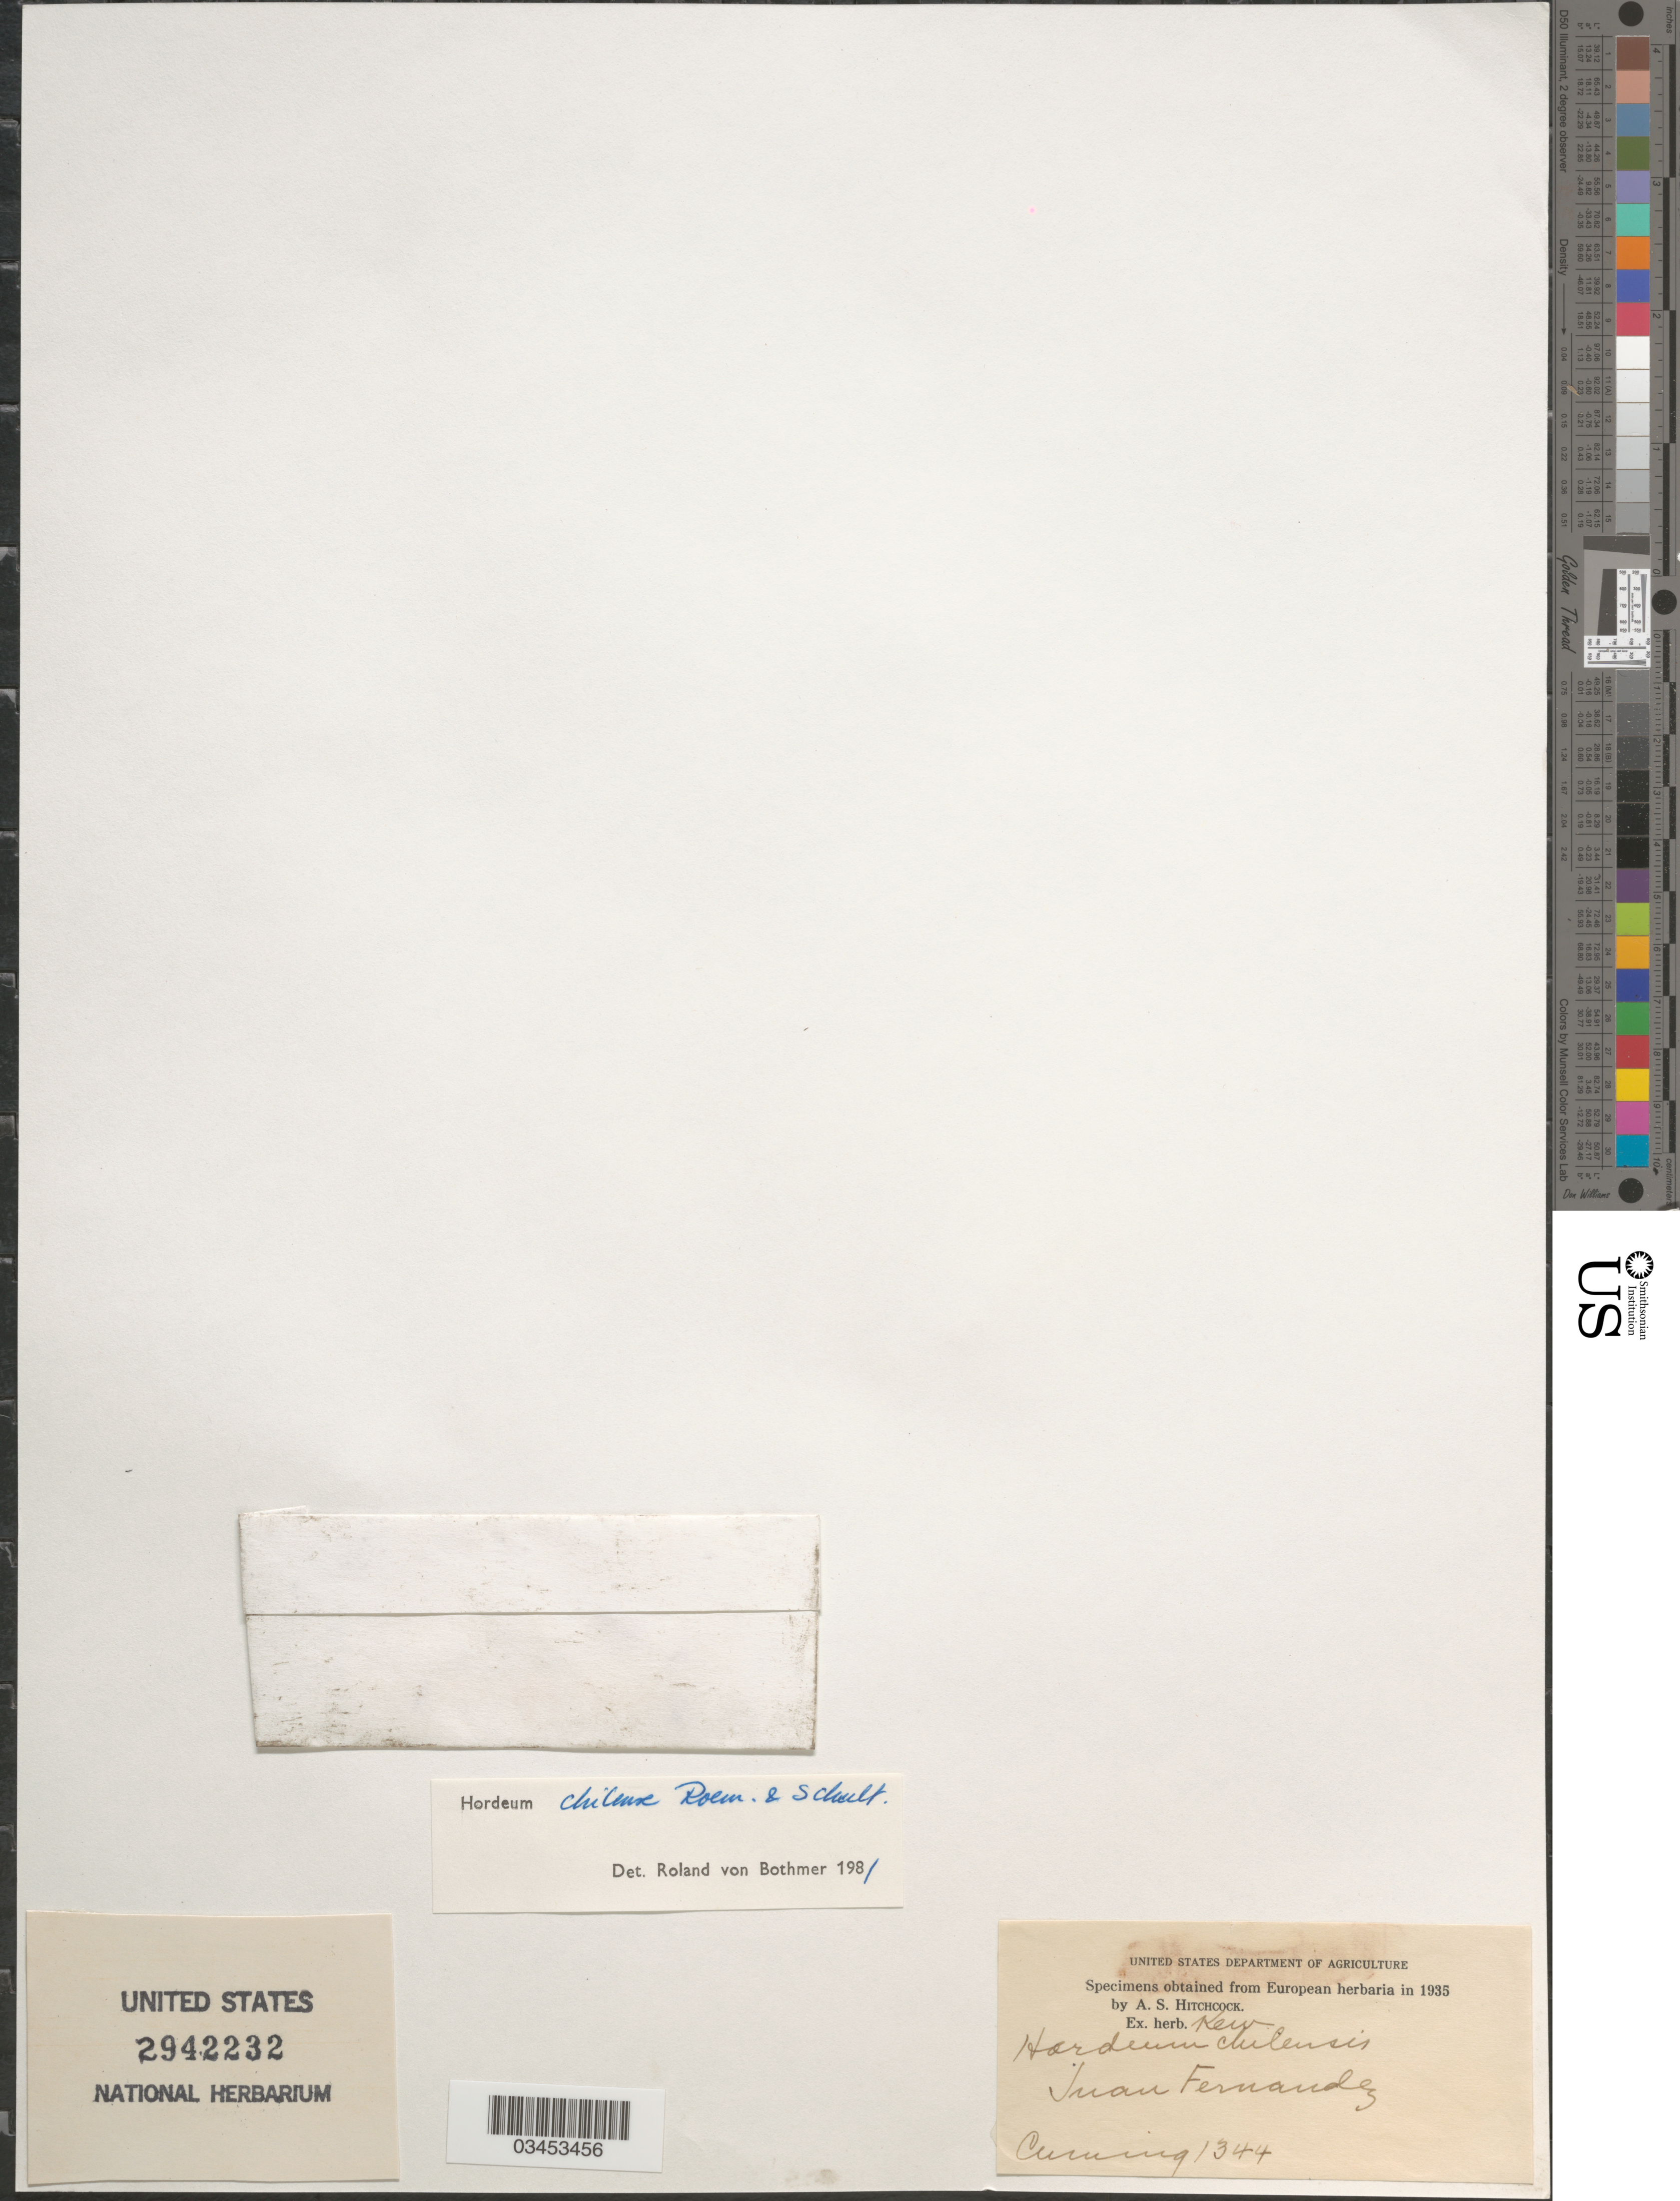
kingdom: Plantae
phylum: Tracheophyta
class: Liliopsida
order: Poales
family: Poaceae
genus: Hordeum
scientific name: Hordeum chilense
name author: Roem. & Schult.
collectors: Cumming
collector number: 1344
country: Chile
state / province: Valparaíso (V)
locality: Juan Fernandez.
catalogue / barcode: US 2942232